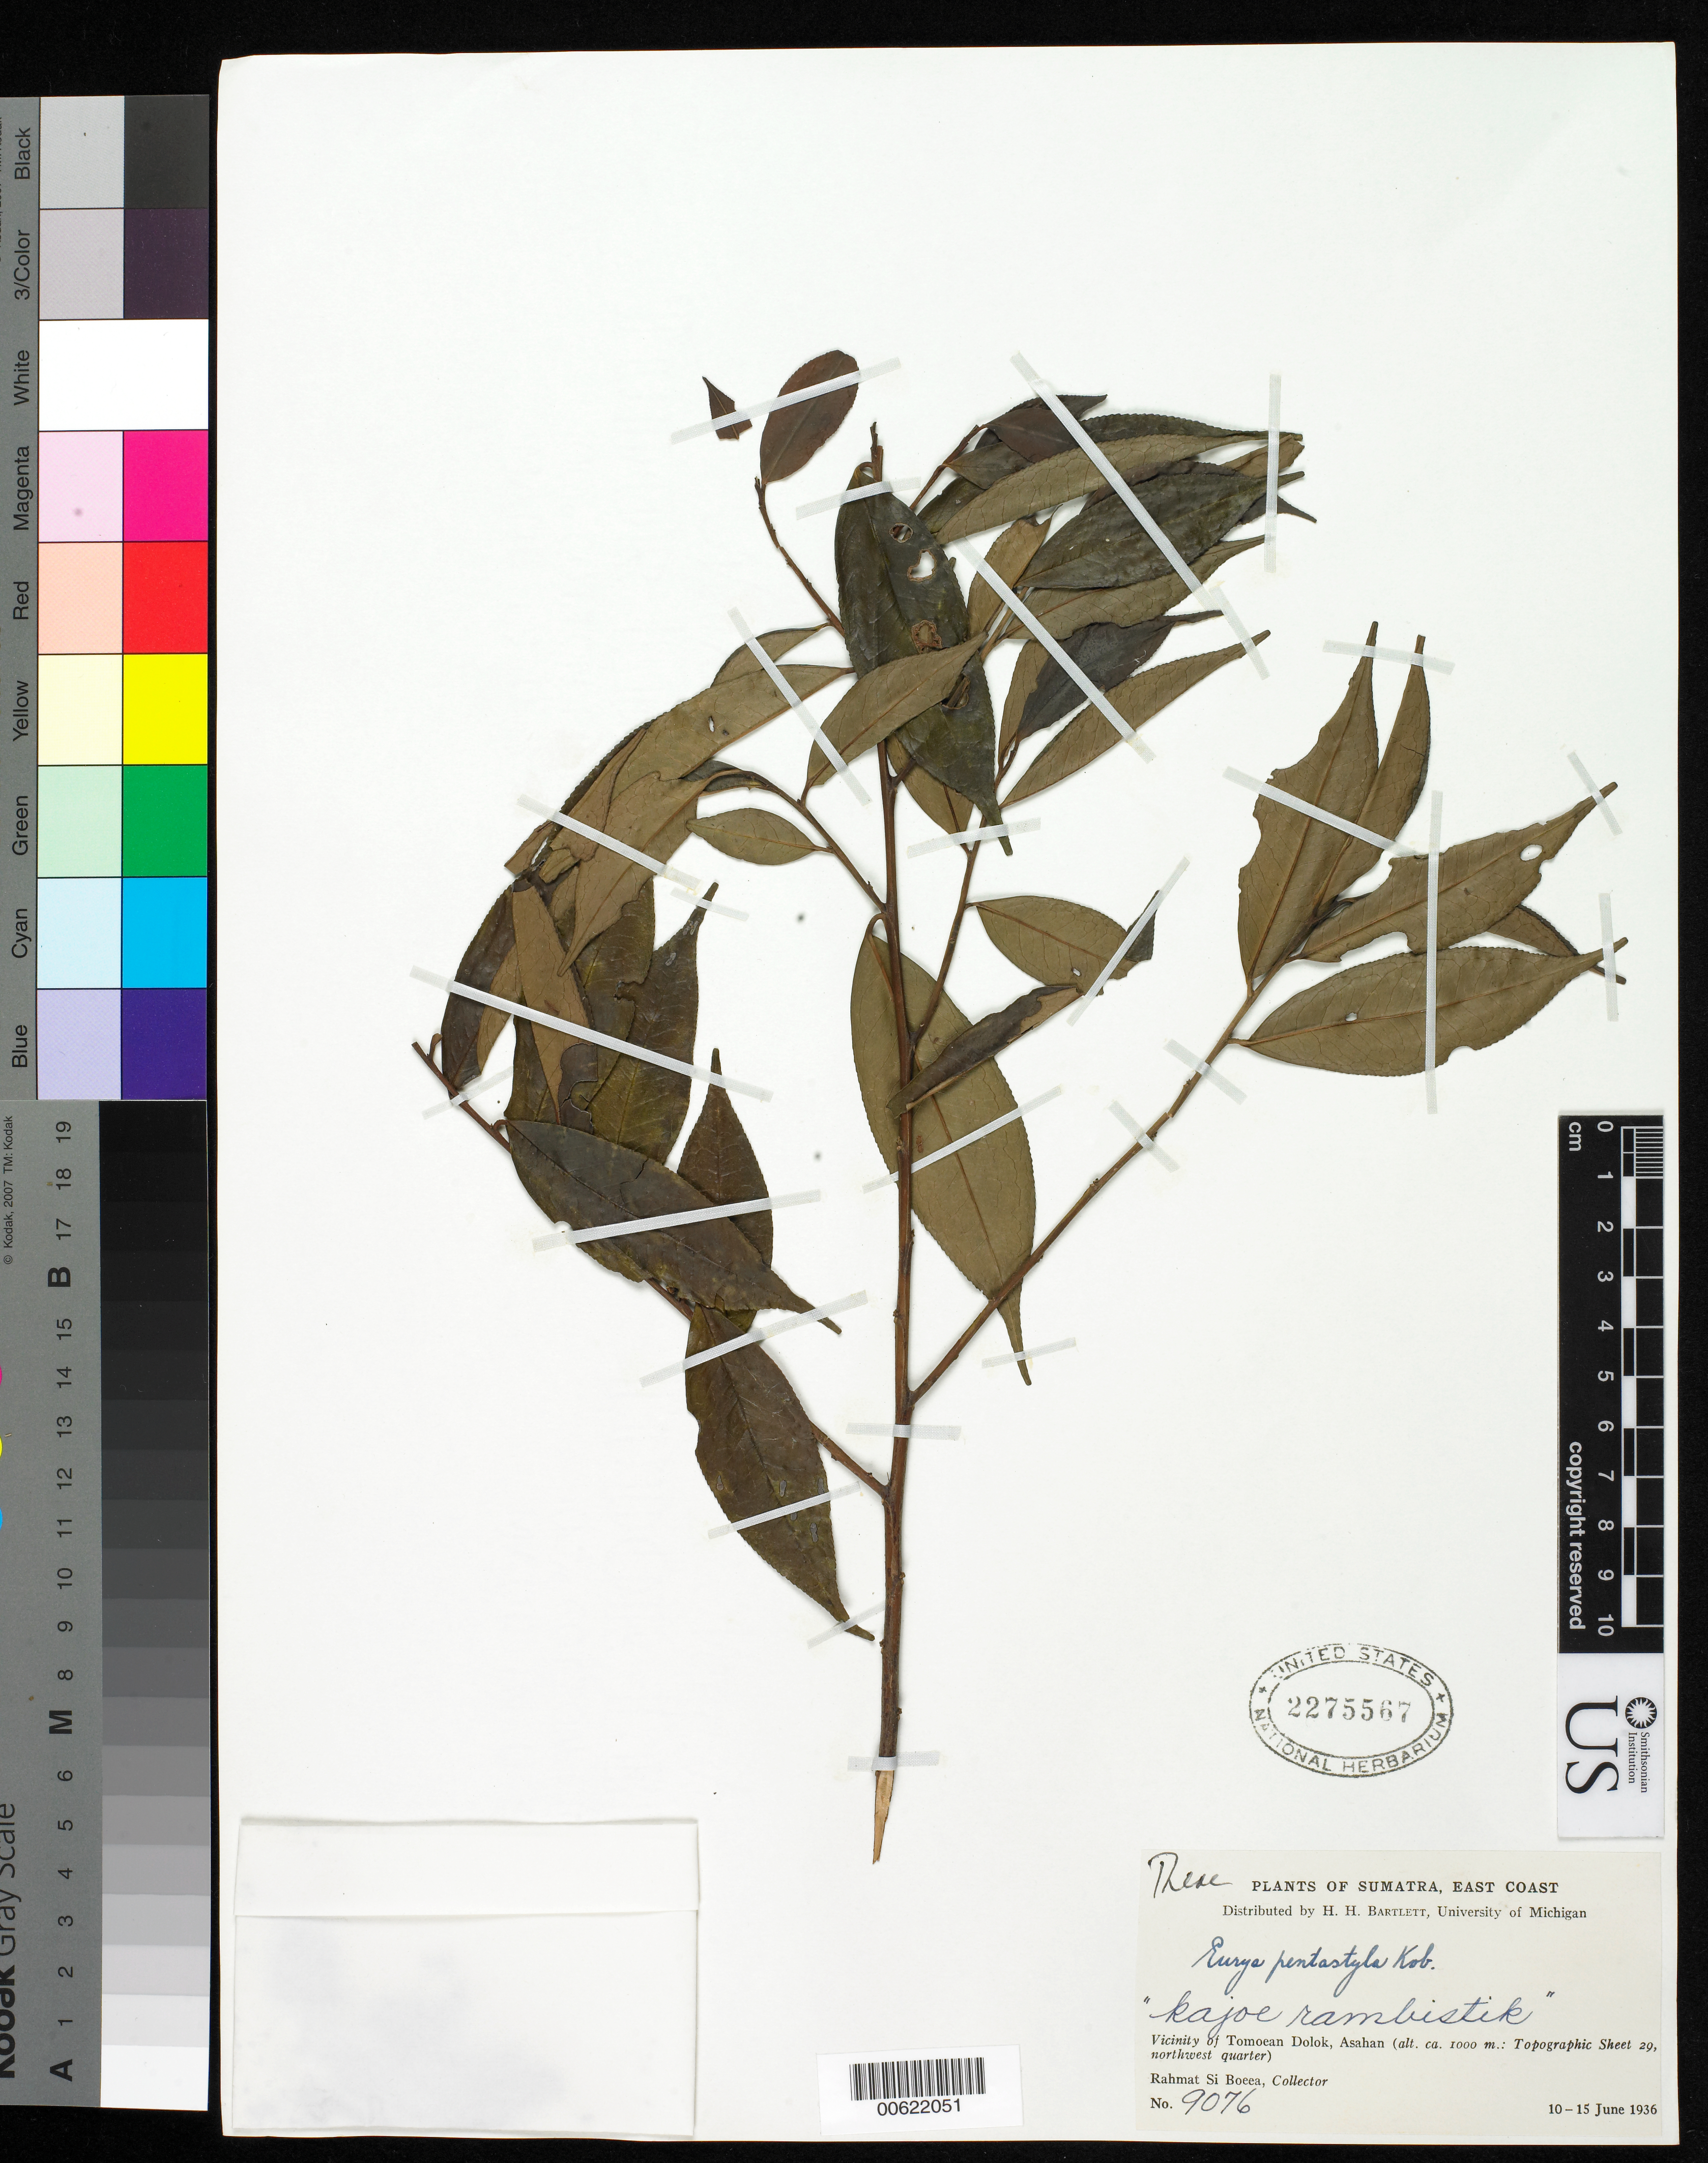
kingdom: Plantae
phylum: Tracheophyta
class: Magnoliopsida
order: Ericales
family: Pentaphylacaceae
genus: Eurya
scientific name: Eurya pentastyla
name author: Kobuski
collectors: Rahmat Si Boeea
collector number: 9076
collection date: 1936-06-10/1936-06-15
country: Indonesia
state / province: Sumatra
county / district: Sumatera Utara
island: Sumatra I.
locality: (East Coast) Vicinity of Tomoean Dolok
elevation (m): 1000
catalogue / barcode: US 2275567